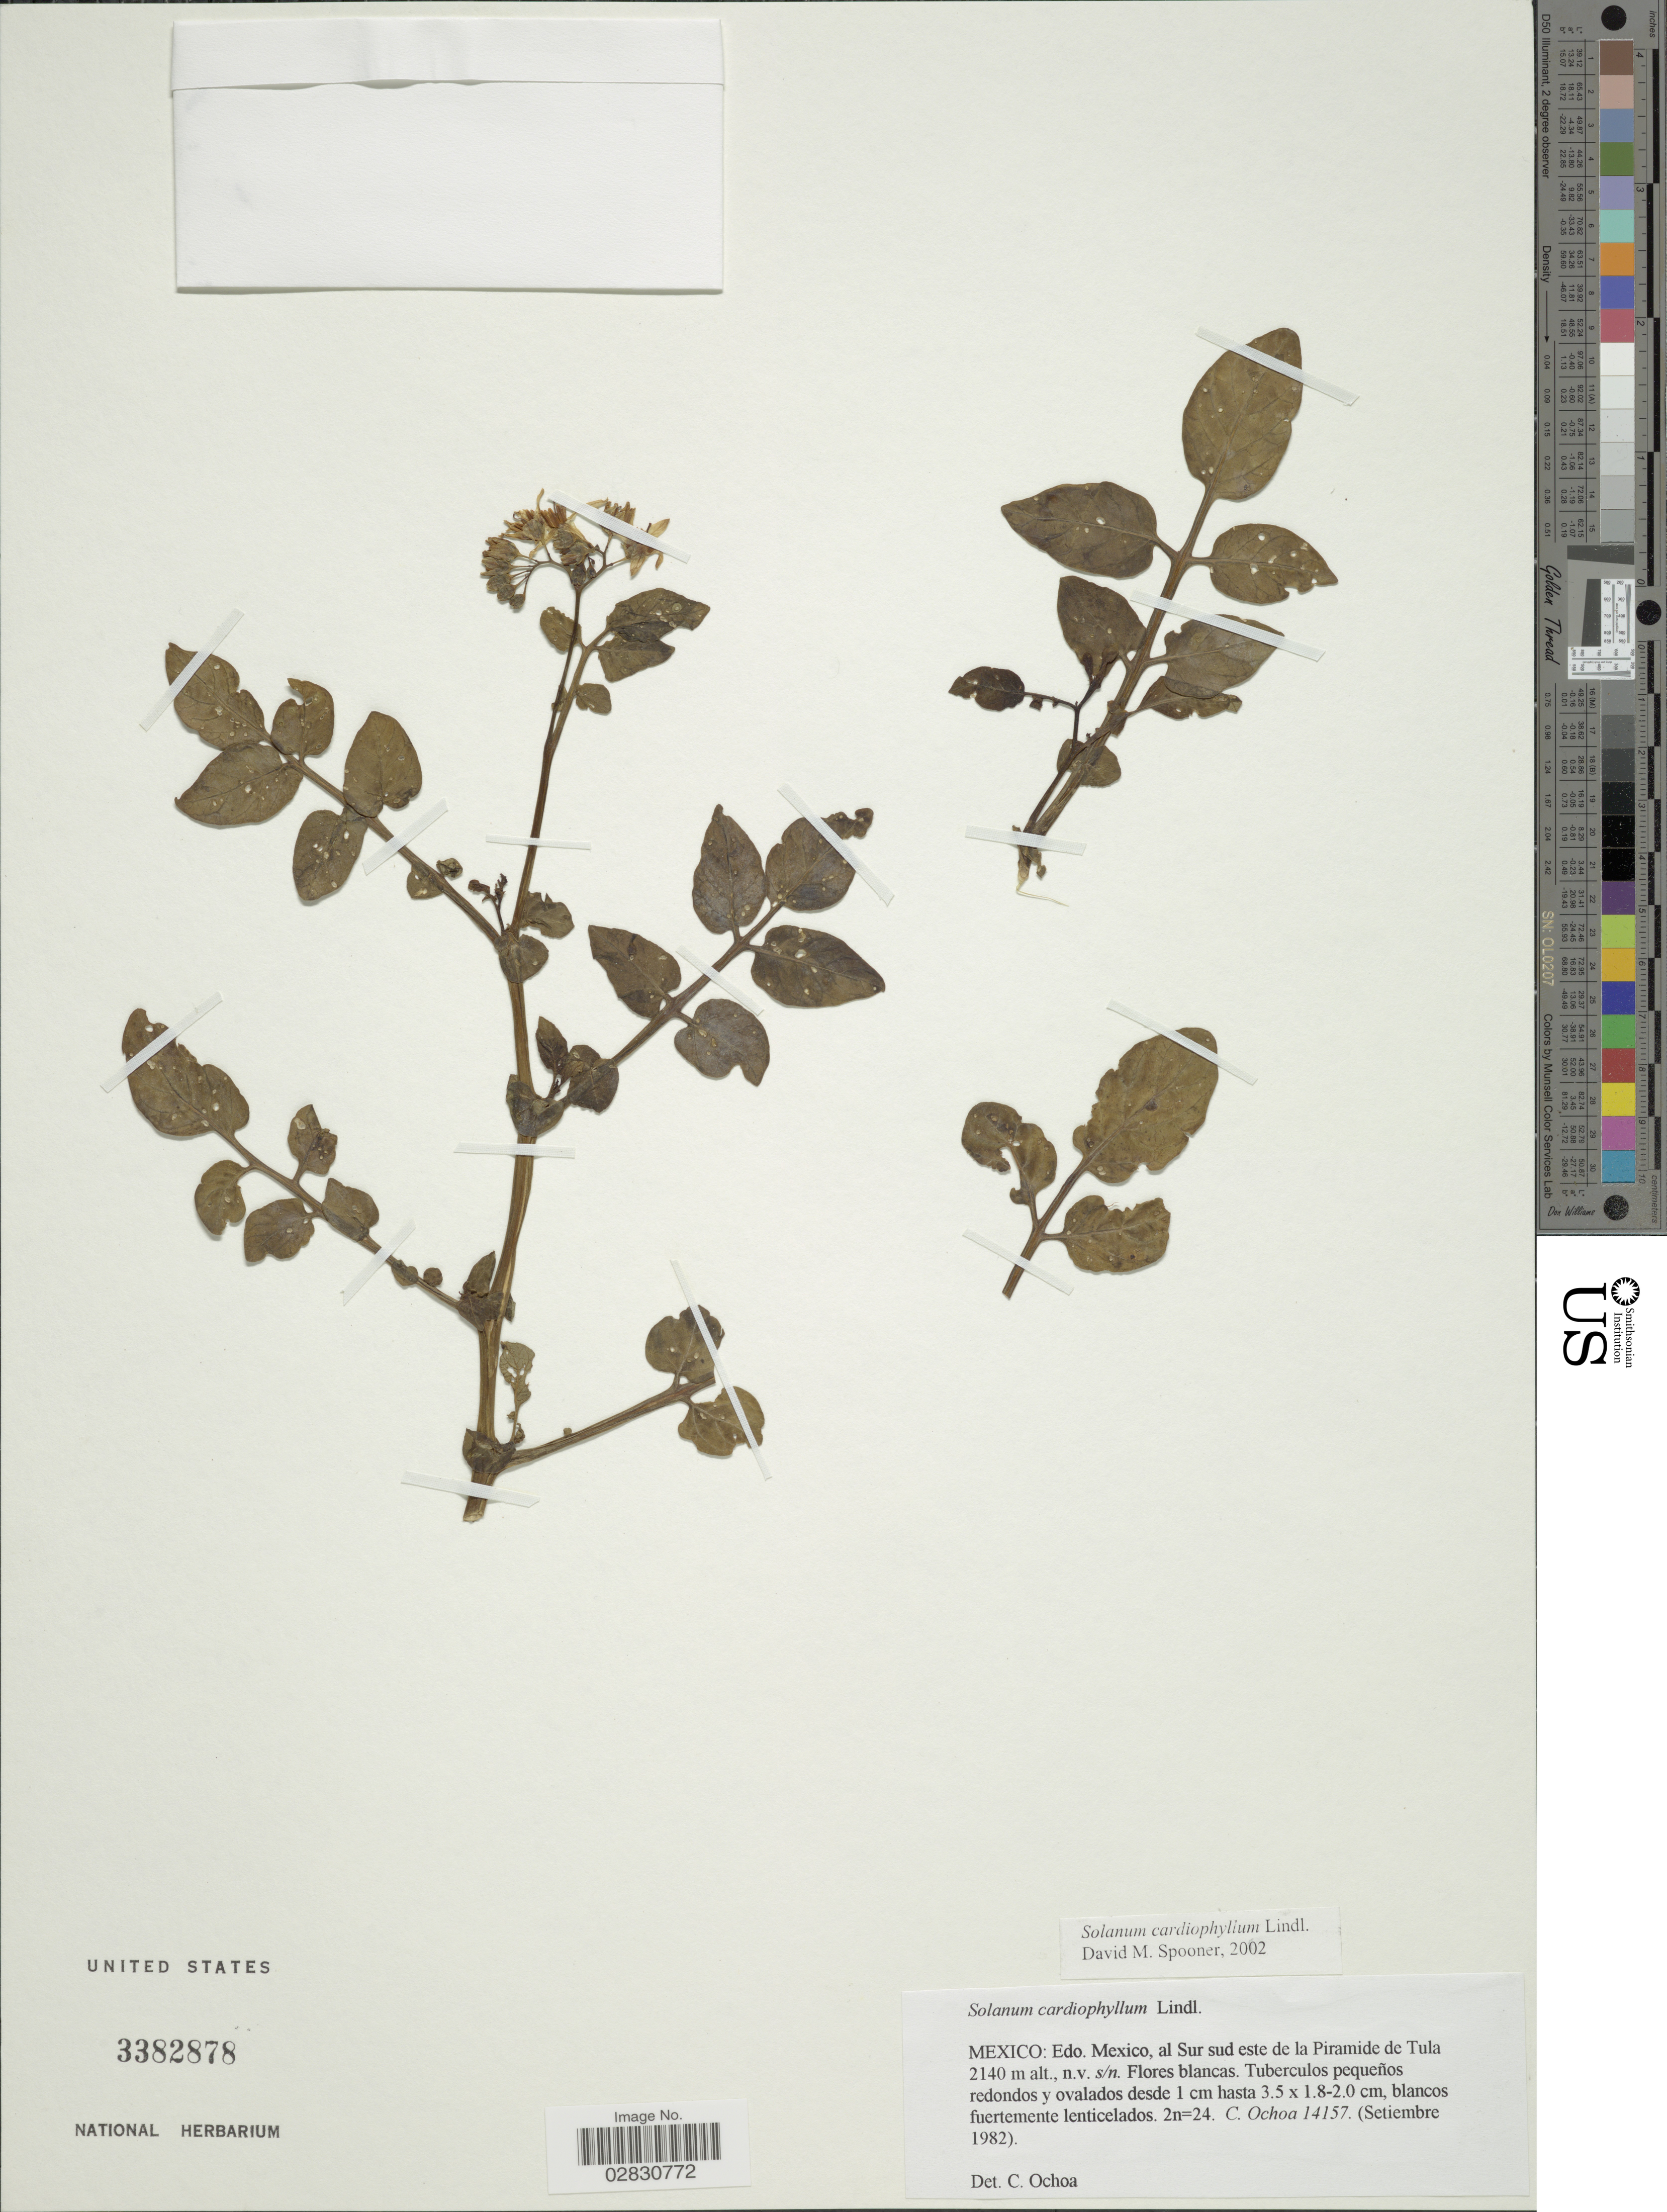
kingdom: Plantae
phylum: Tracheophyta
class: Magnoliopsida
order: Solanales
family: Solanaceae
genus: Solanum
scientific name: Solanum cardiophyllum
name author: Lindl.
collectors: C. Ochoa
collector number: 14157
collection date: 1982-09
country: Mexico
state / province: México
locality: Edo. Mexico, al Sur sud este de la Piramide de Tula.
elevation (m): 2140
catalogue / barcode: US 3382878